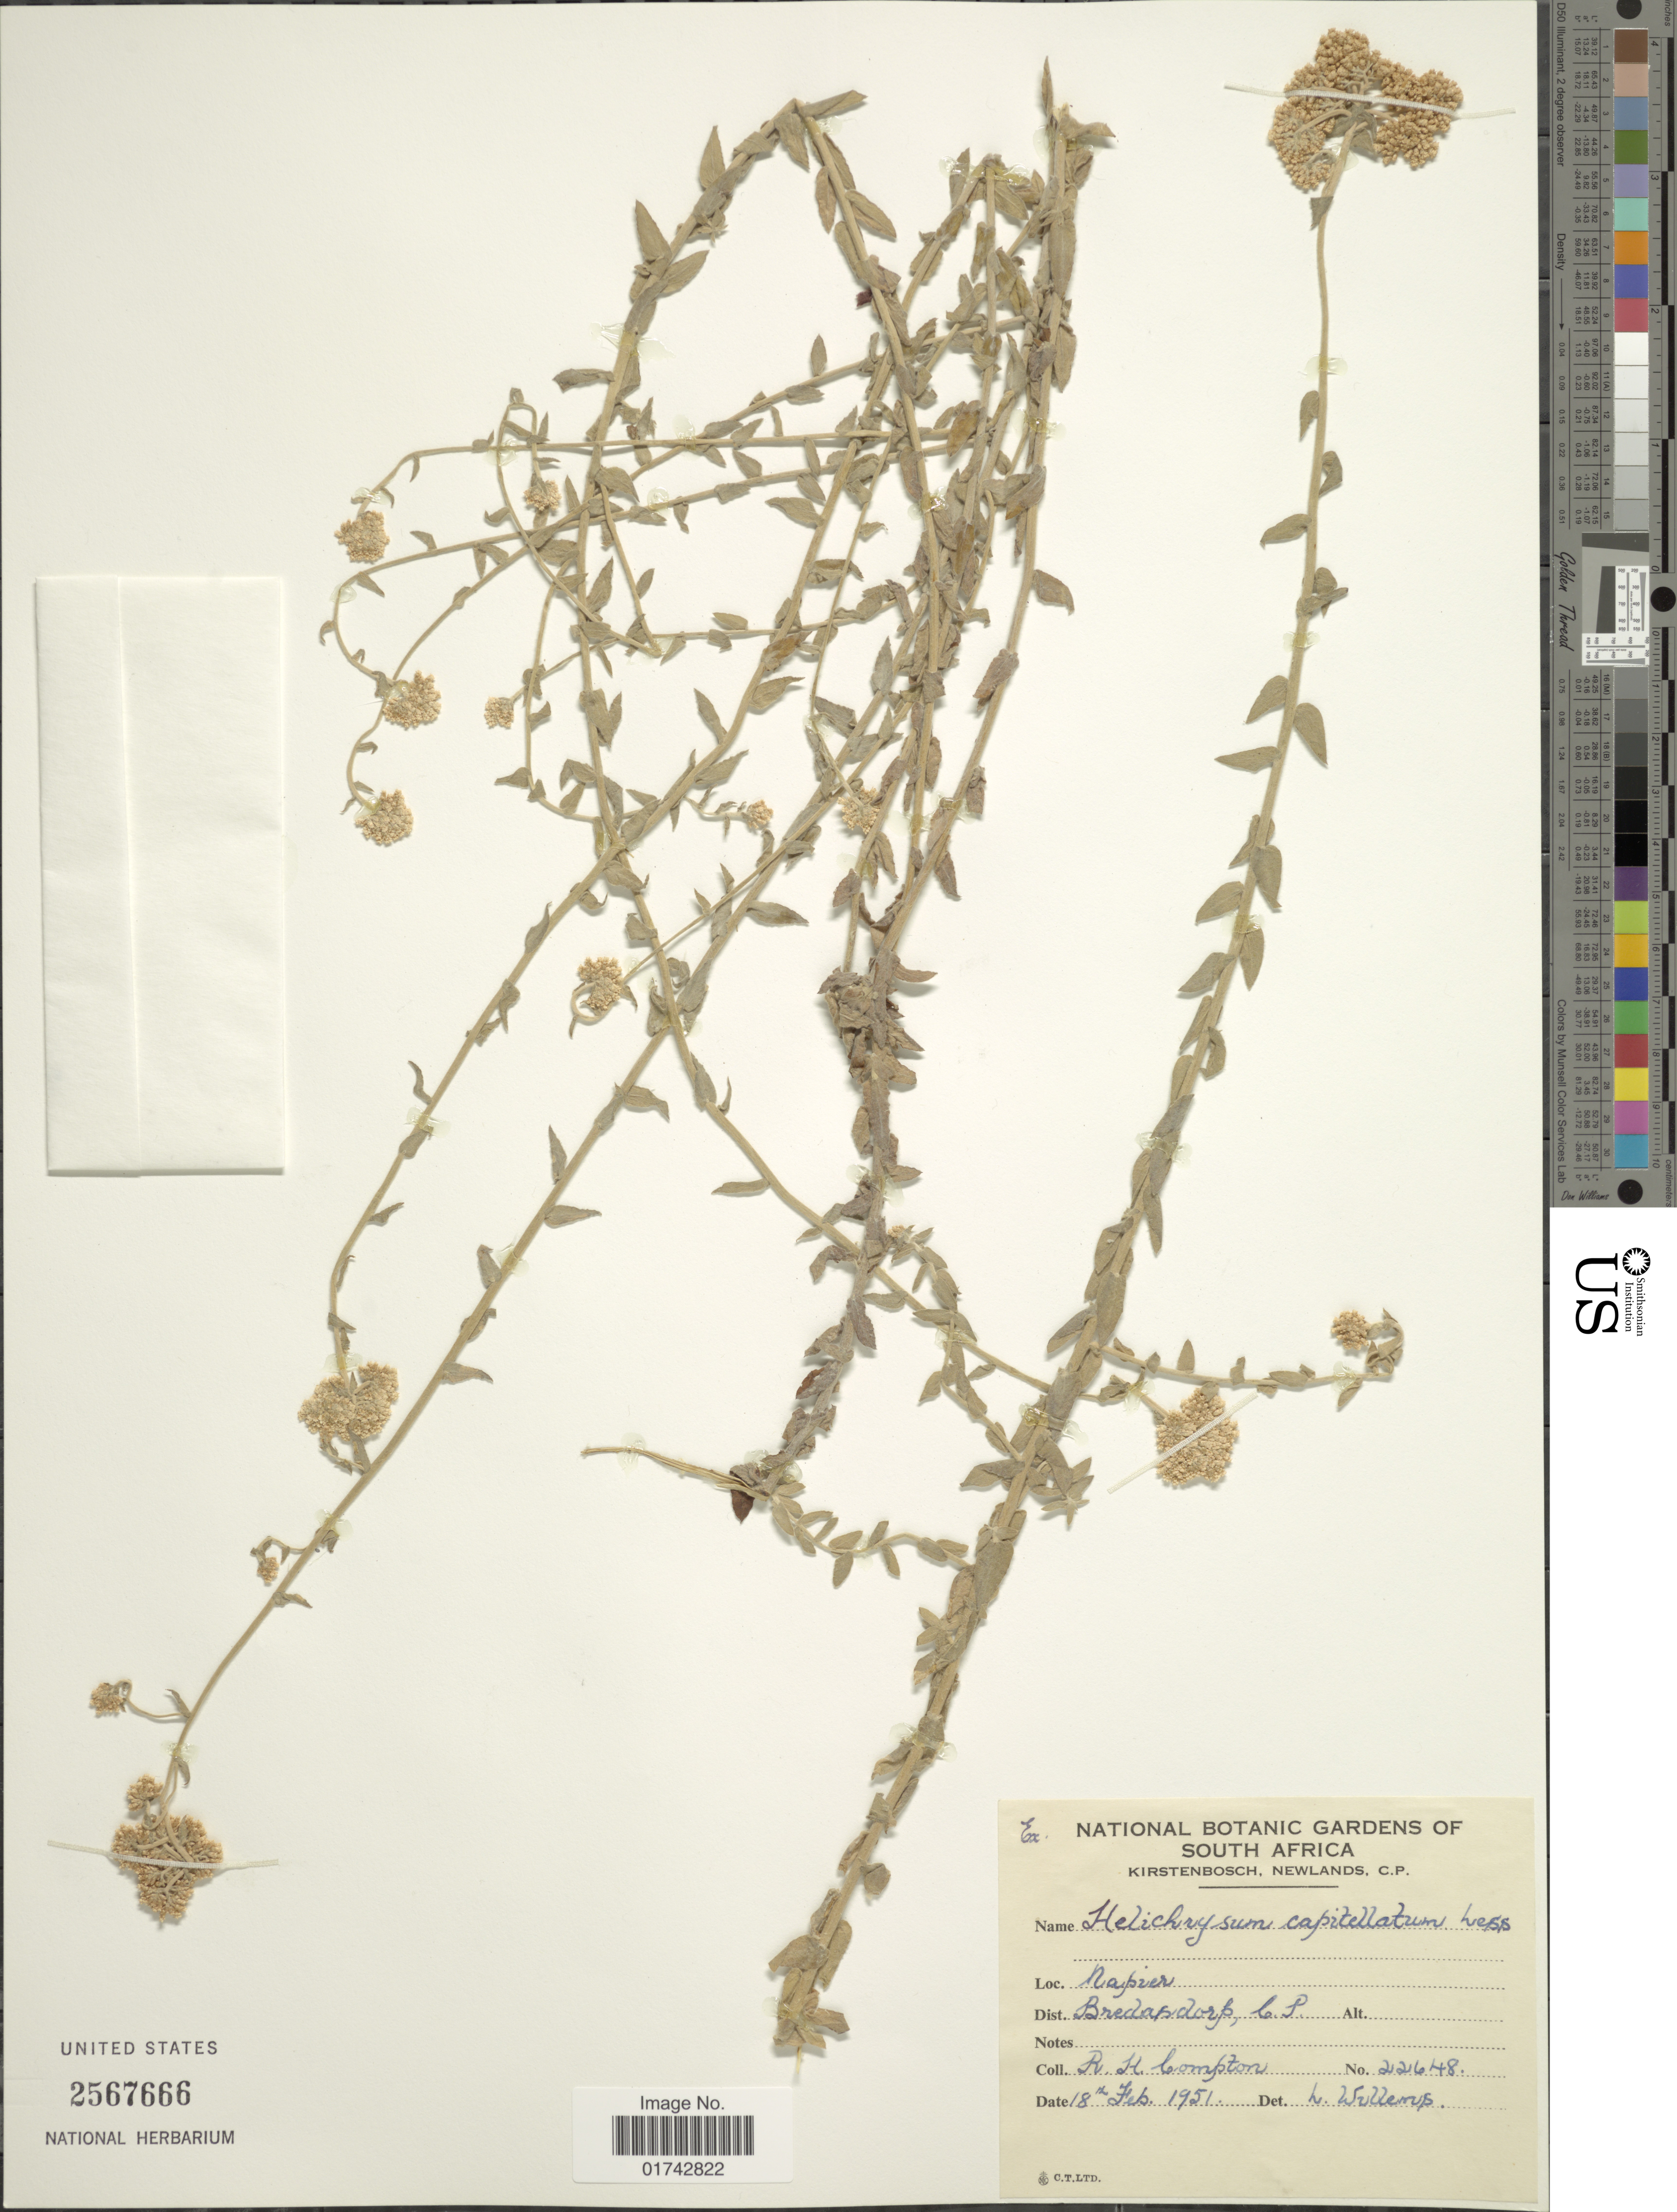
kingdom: Plantae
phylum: Tracheophyta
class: Magnoliopsida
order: Asterales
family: Asteraceae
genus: Helichrysum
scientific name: Helichrysum capitellatum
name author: D. Don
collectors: R. H. Compton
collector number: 22648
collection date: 1951-02-18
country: South Africa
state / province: Western Cape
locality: Napier. Dist. Bredasdorp, C.P.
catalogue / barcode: US 2567666